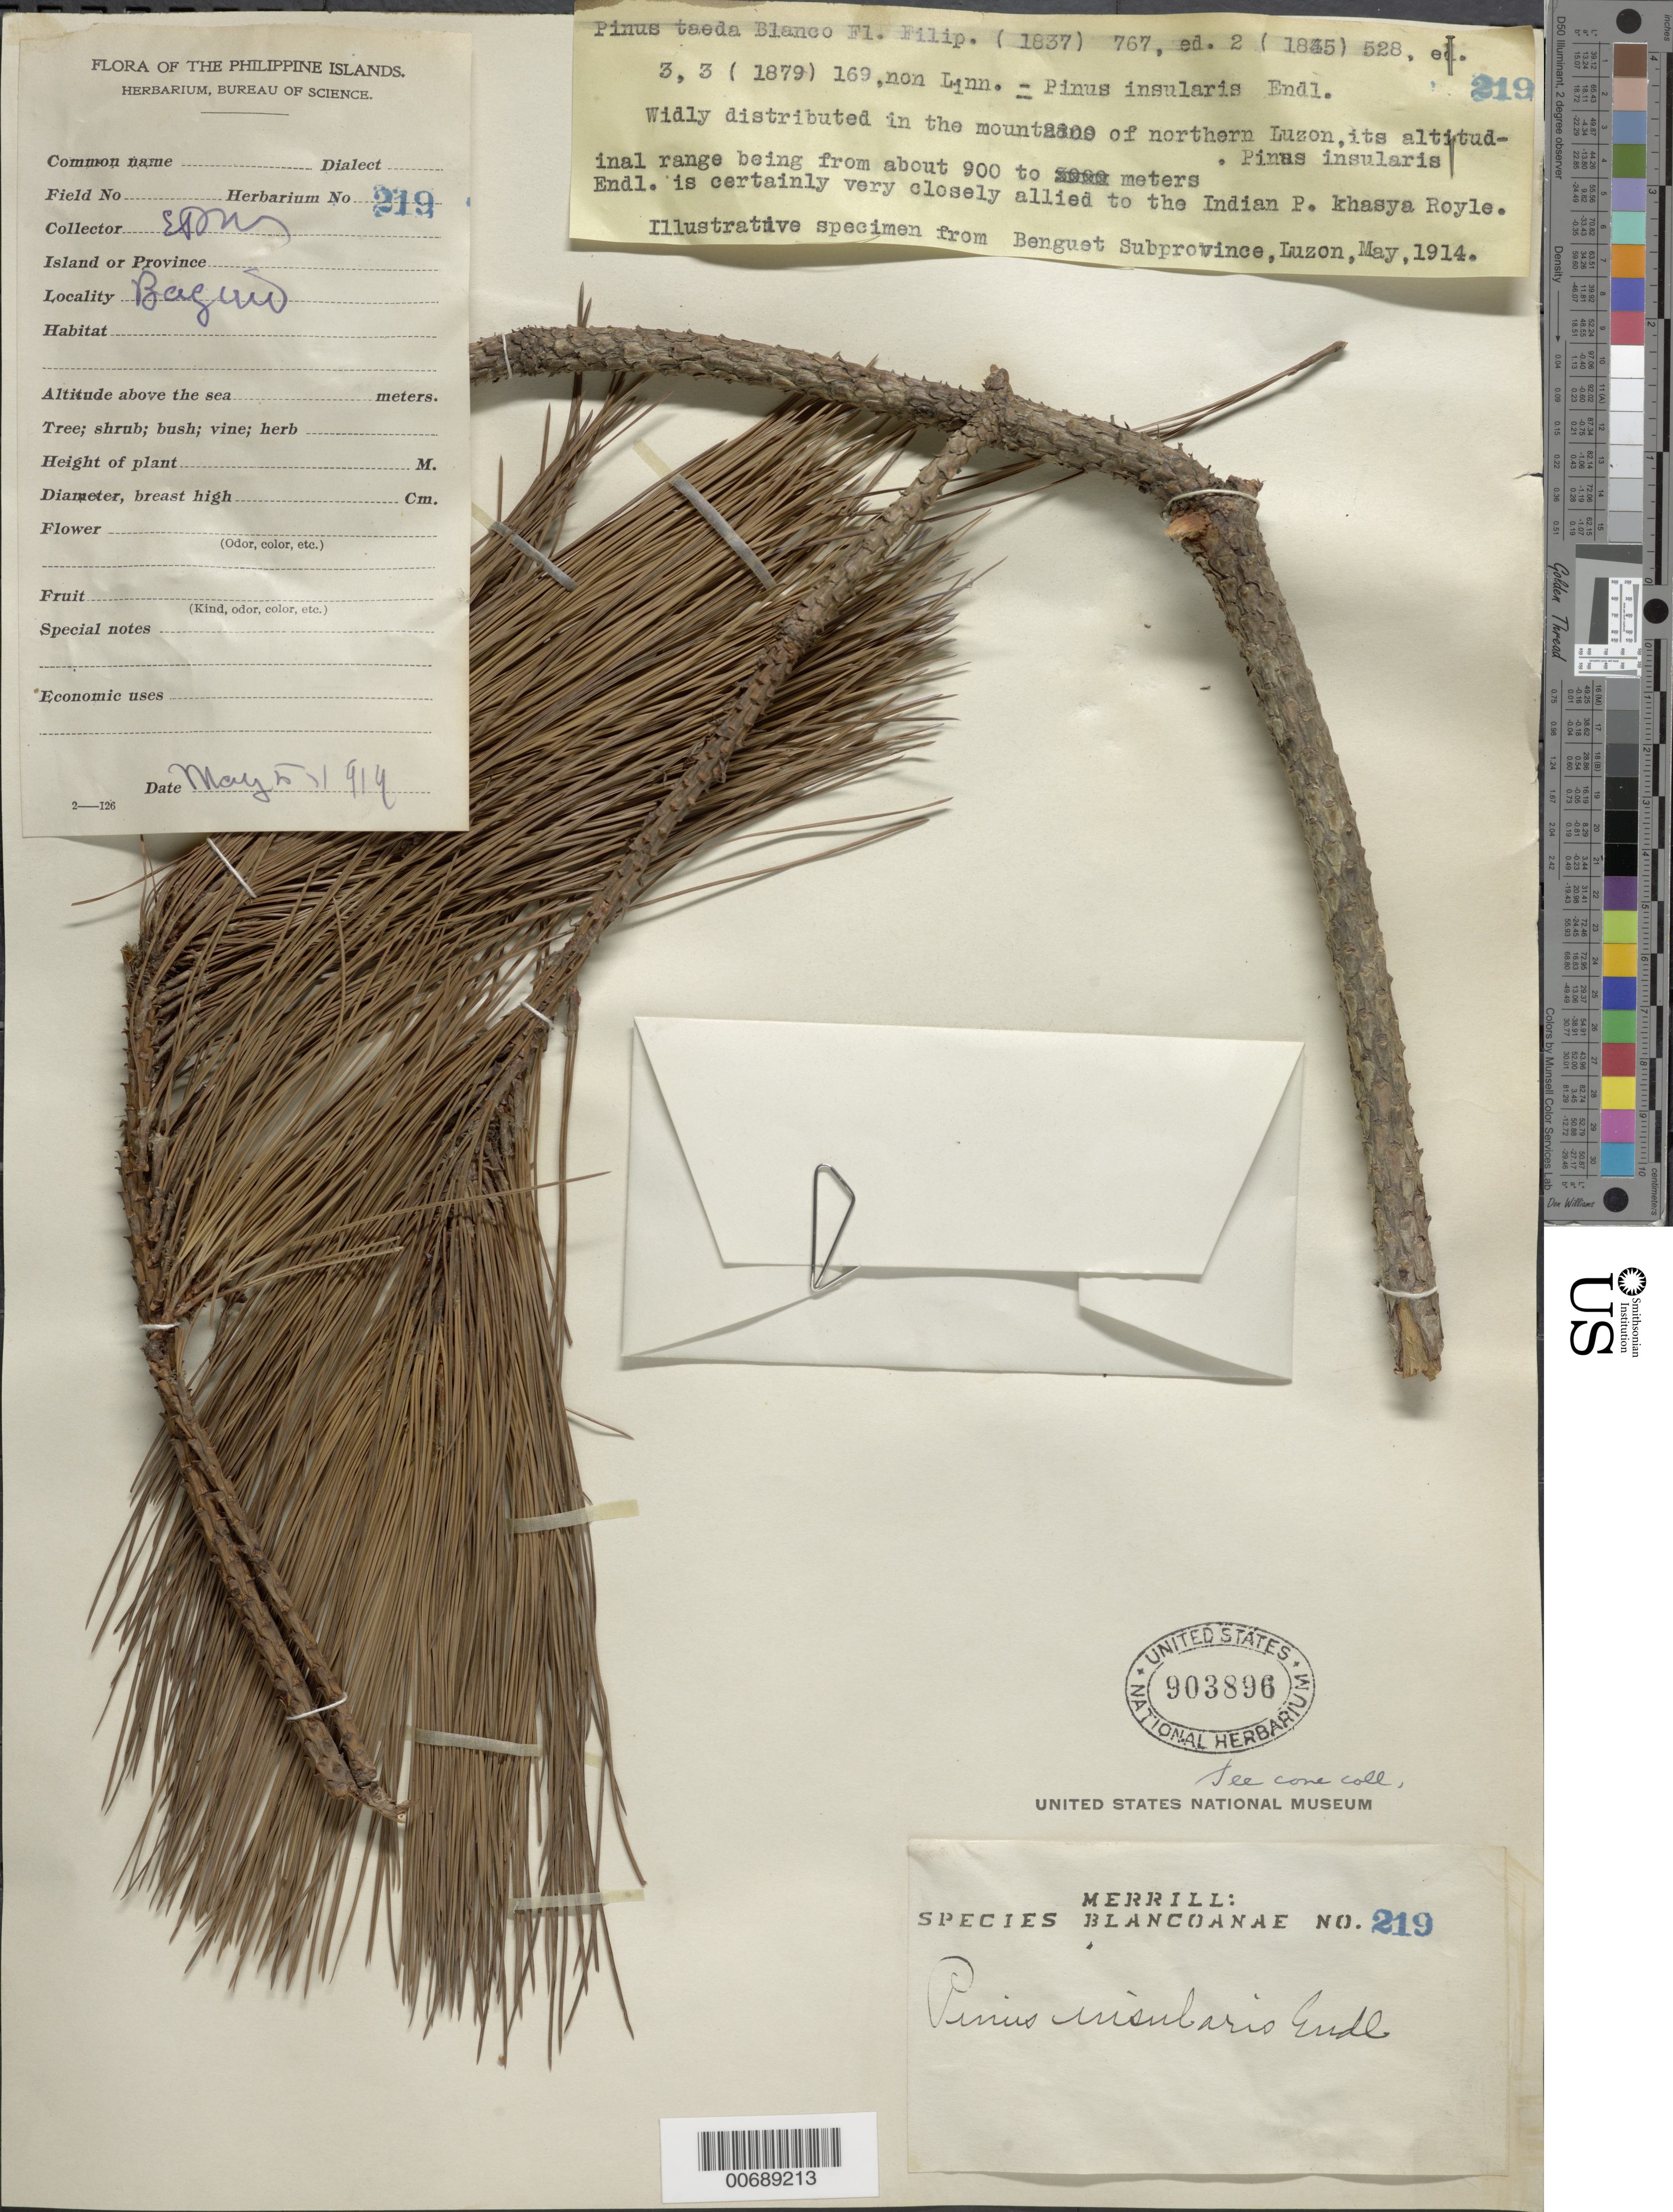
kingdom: Plantae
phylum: Tracheophyta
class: Pinopsida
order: Pinales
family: Pinaceae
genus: Pinus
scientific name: Pinus insularis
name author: Endl.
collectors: E. D. Merrill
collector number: Sp. Blancoan. 0219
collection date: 1914-05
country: Philippines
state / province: Cordillera (Administrative Region)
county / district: Benguet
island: Luzon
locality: Baguio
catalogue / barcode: US 903896